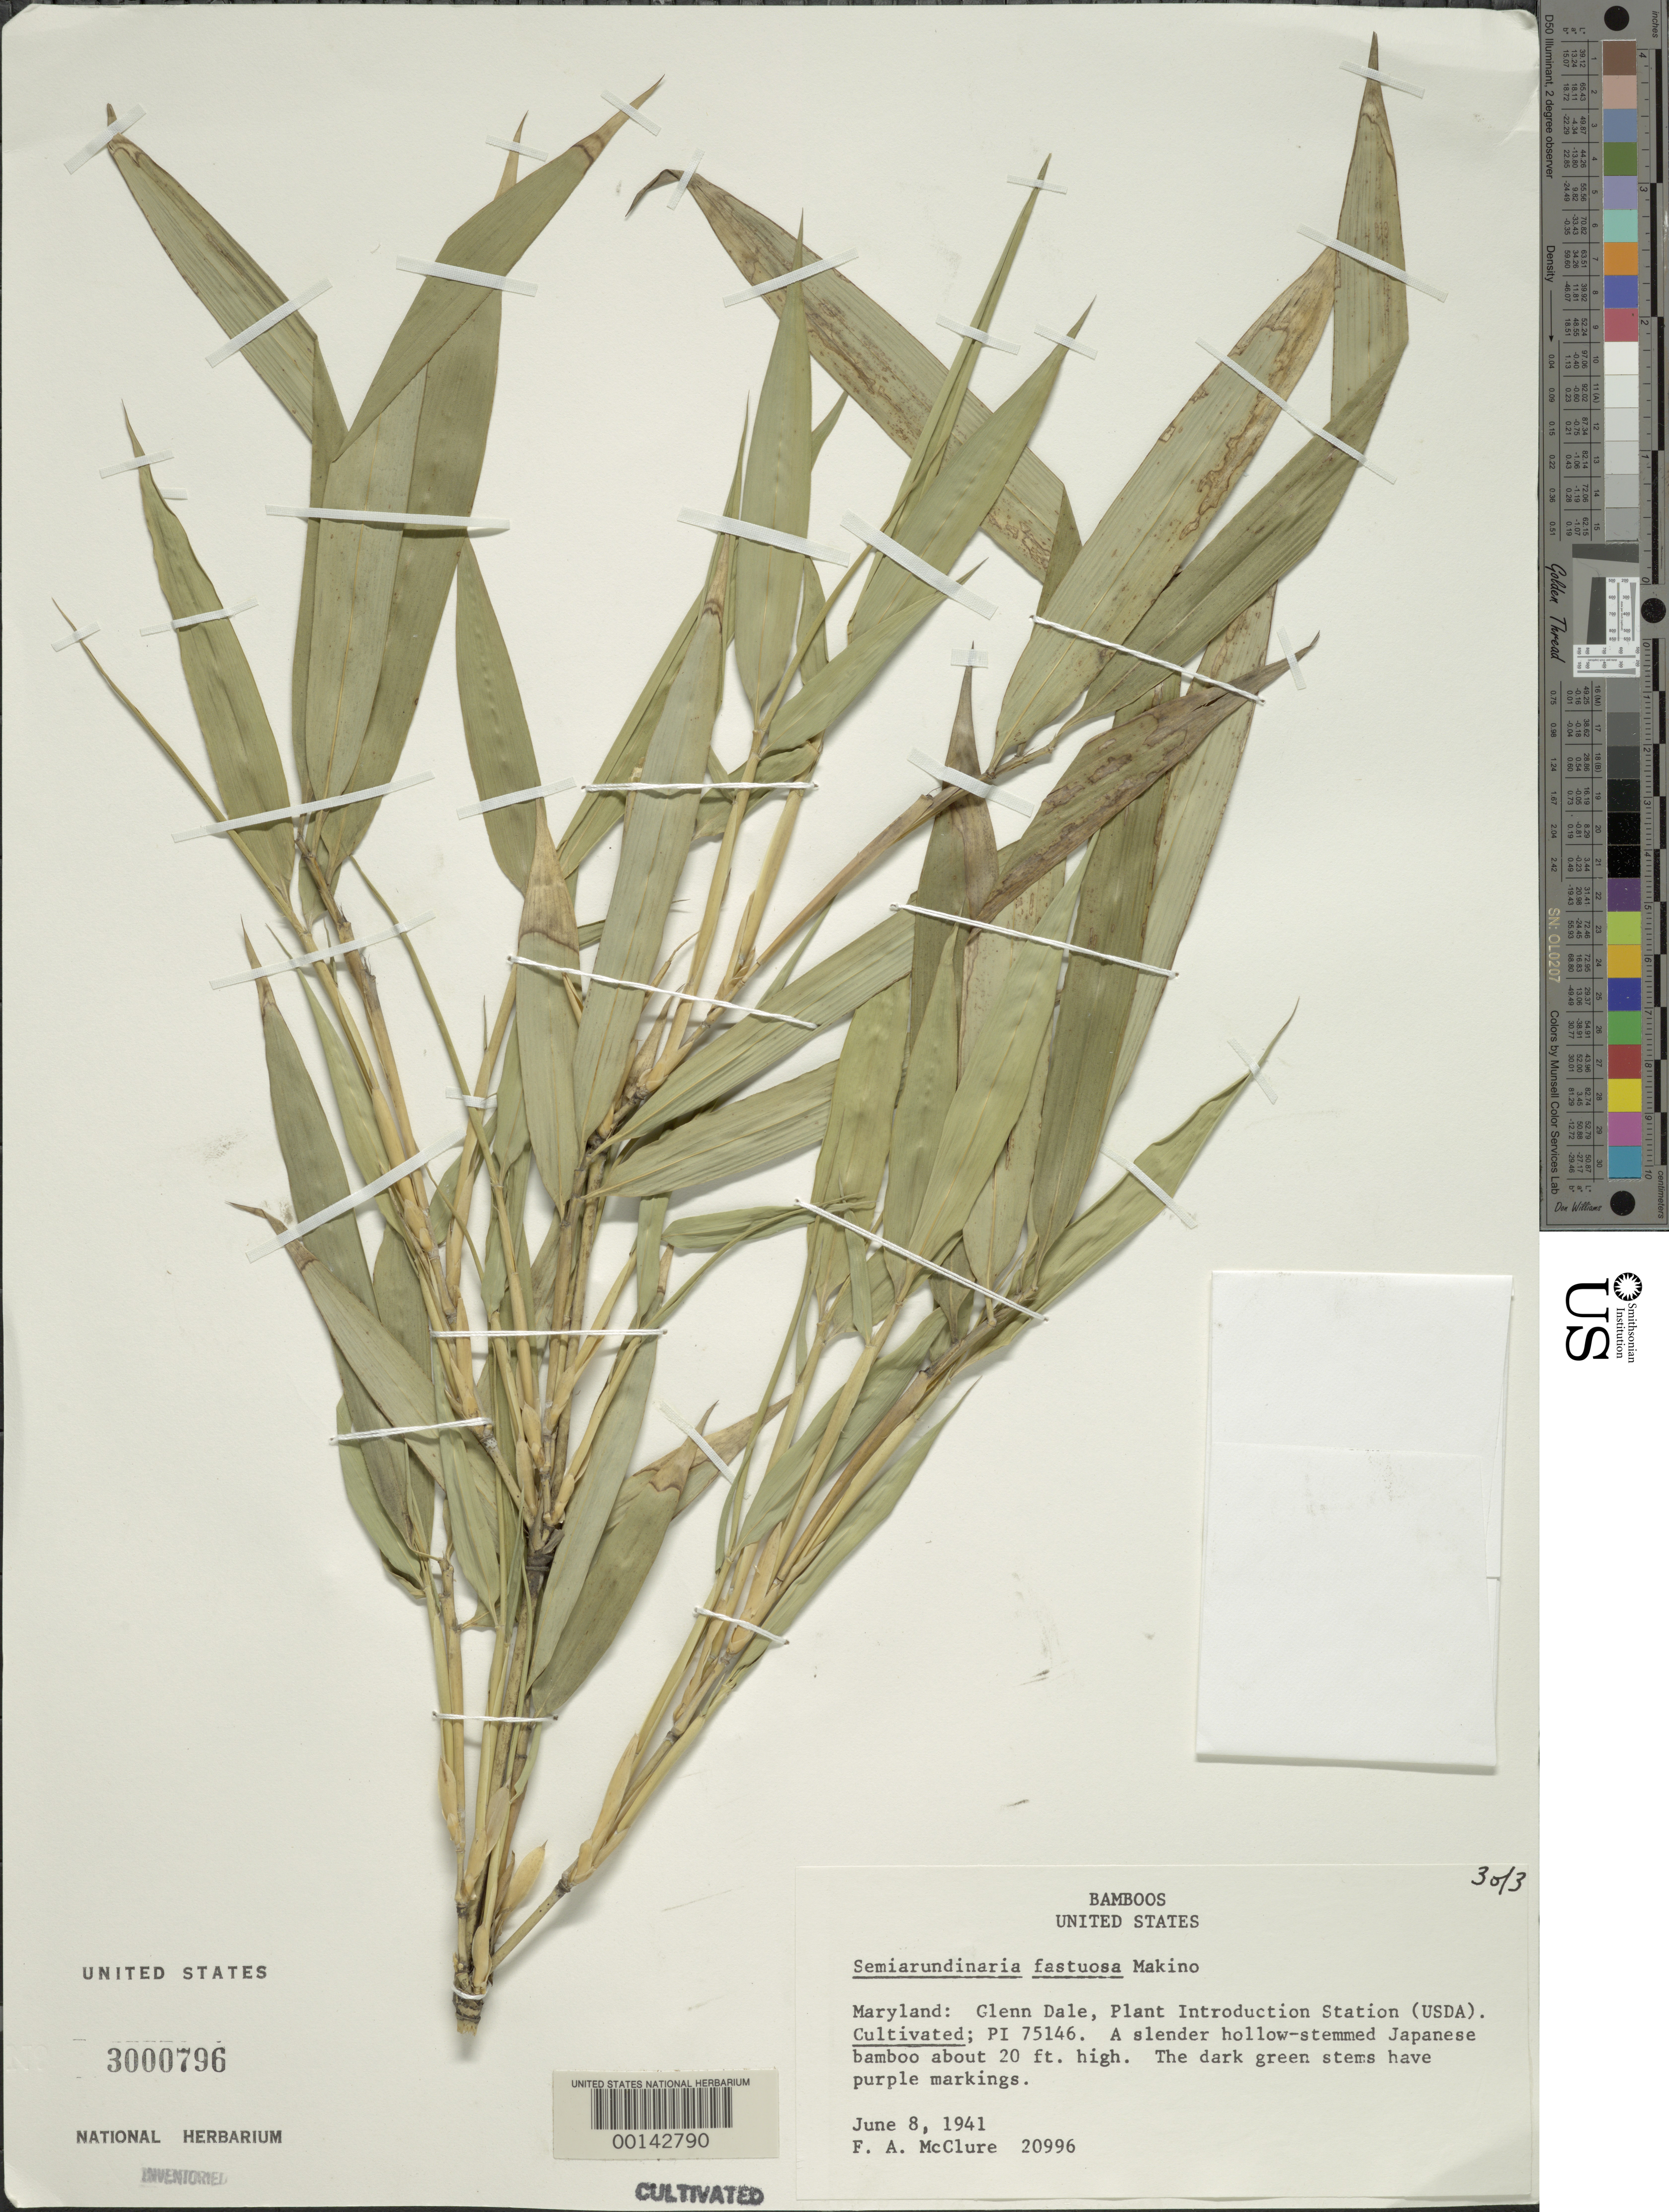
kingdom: Plantae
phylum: Tracheophyta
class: Liliopsida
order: Poales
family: Poaceae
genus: Semiarundinaria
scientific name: Semiarundinaria fastuosa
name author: Makino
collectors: F. A. McClure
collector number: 20996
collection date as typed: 08 Jun 1941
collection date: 1941-06-08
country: United States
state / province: Maryland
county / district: Prince George's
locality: Glenn dale, usda pi stat.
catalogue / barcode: US 3000796